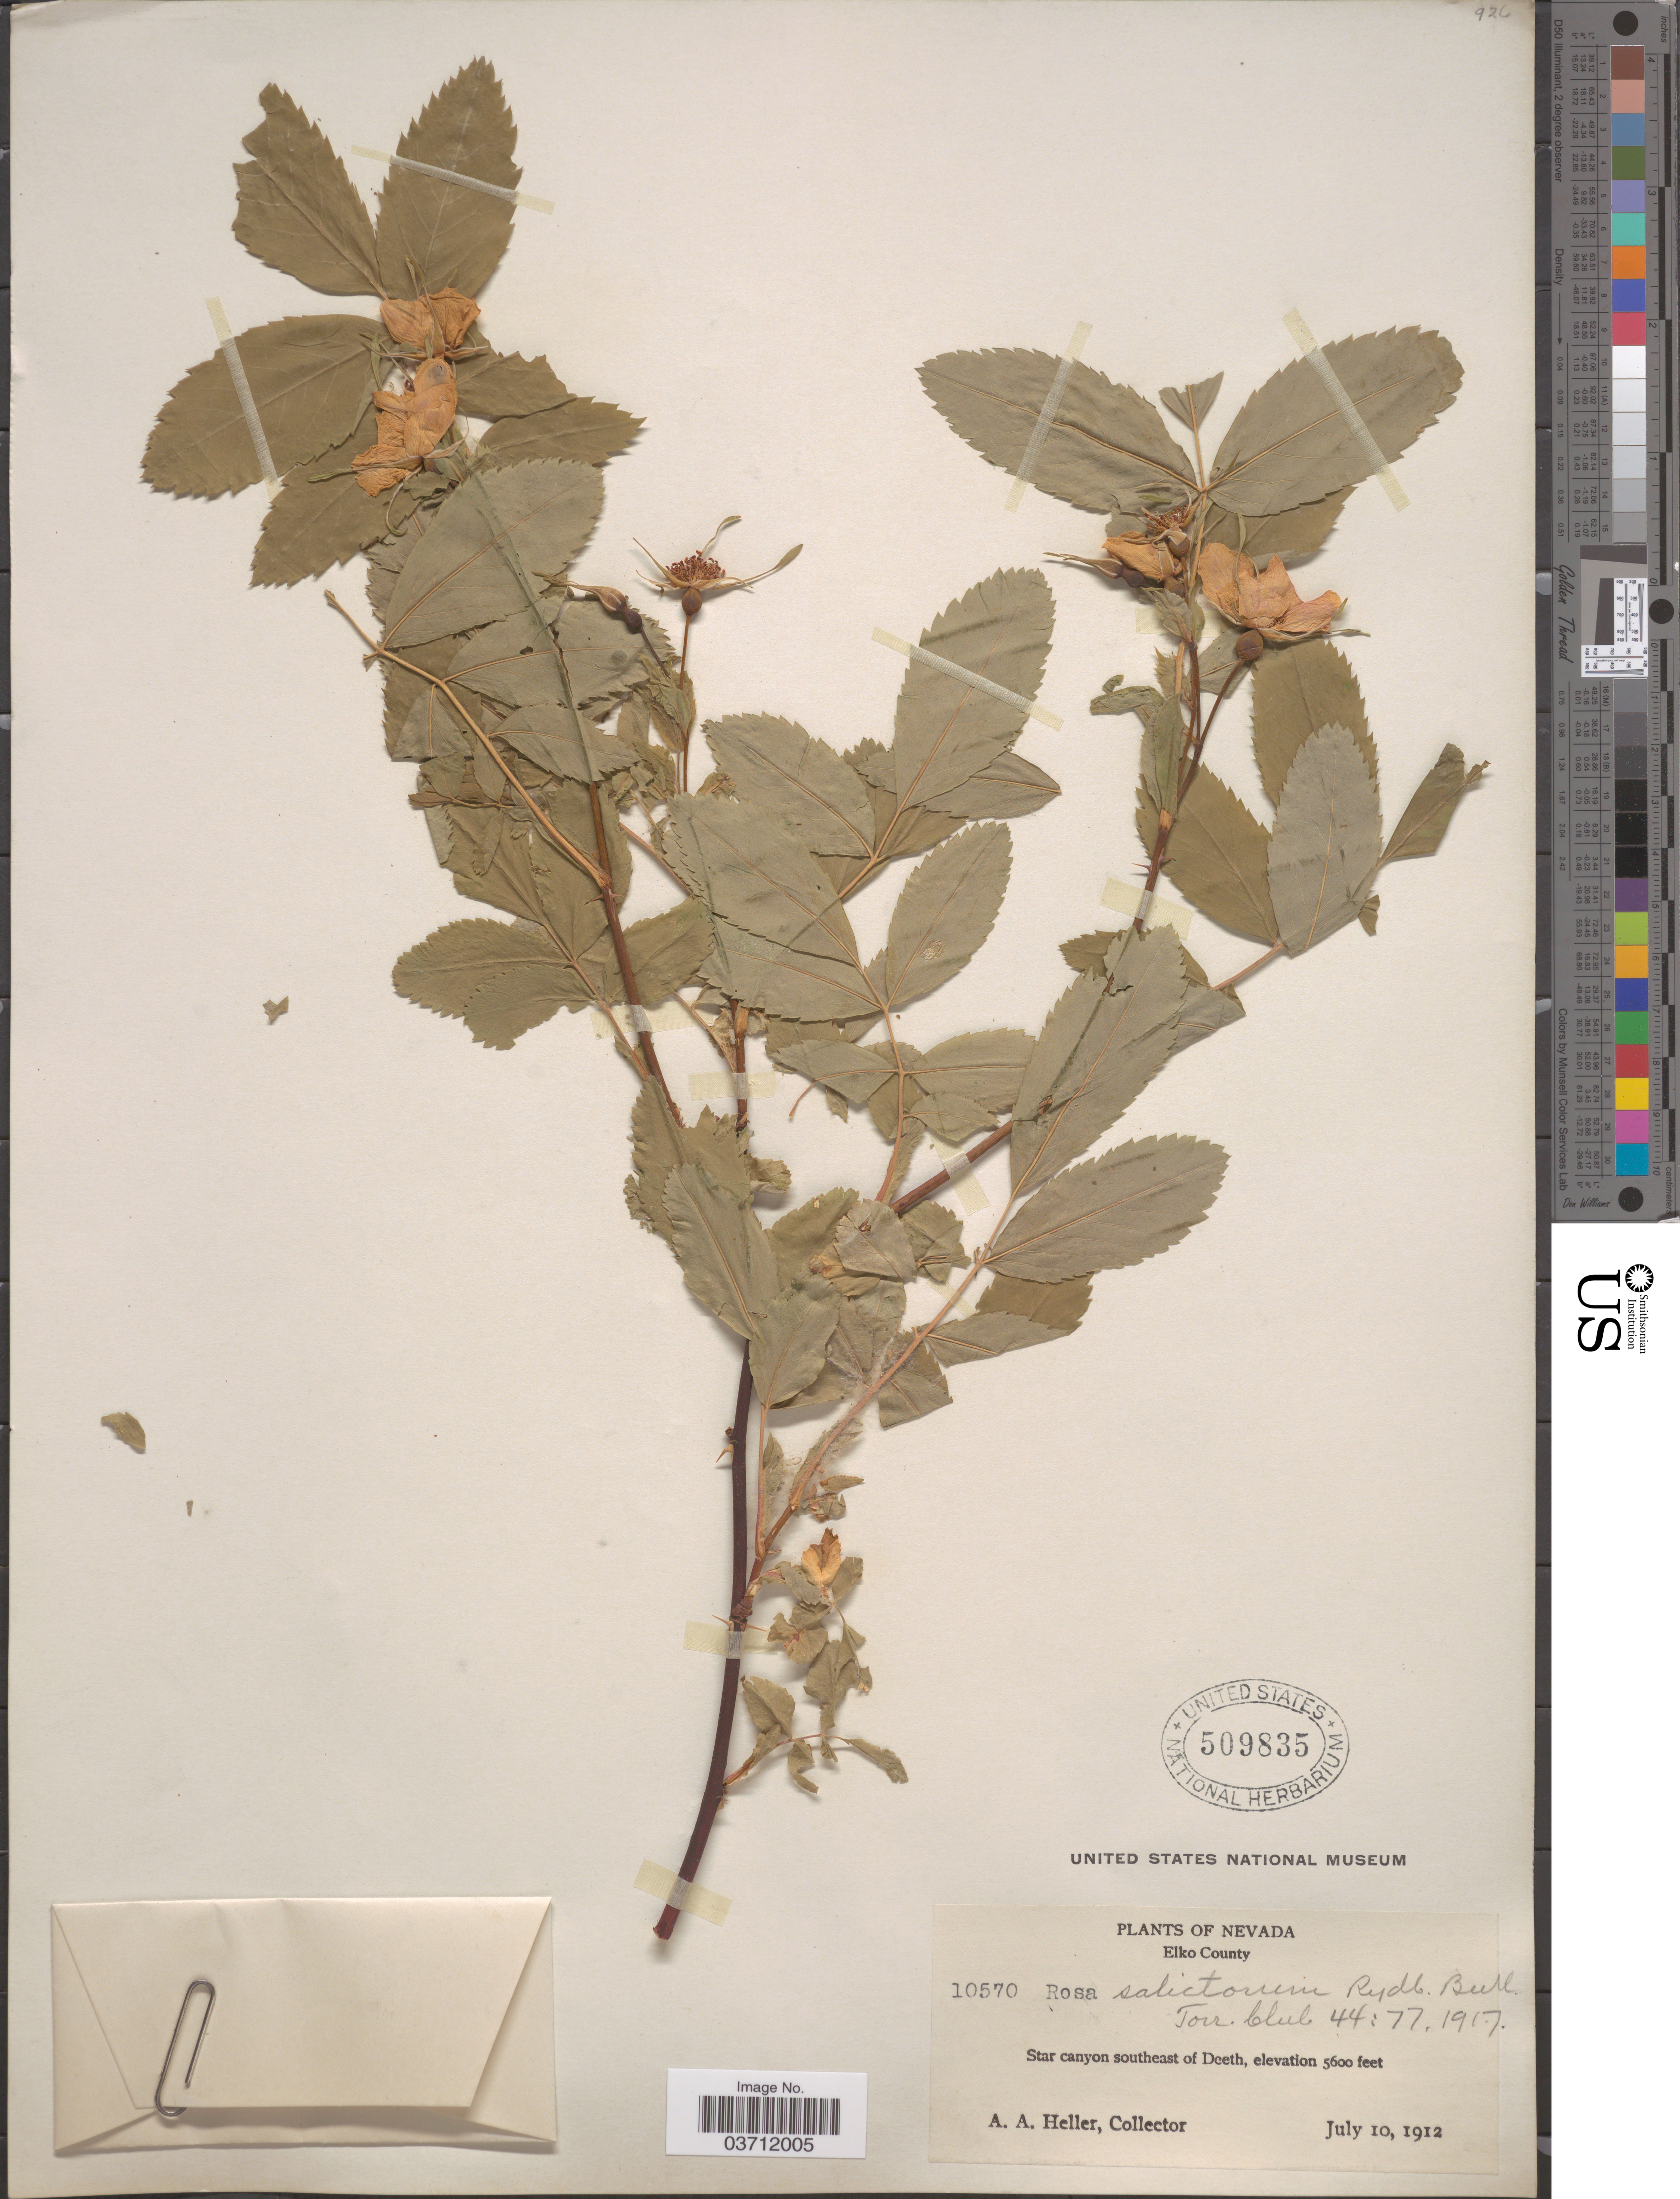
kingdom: Plantae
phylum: Tracheophyta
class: Magnoliopsida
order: Rosales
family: Rosaceae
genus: Rosa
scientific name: Rosa salictorum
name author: Rydb.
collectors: A. A. Heller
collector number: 10570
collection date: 1912-07-10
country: United States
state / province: Nevada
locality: Elko County. Star canyon southeast of Deeth.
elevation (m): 1707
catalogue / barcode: US 509835